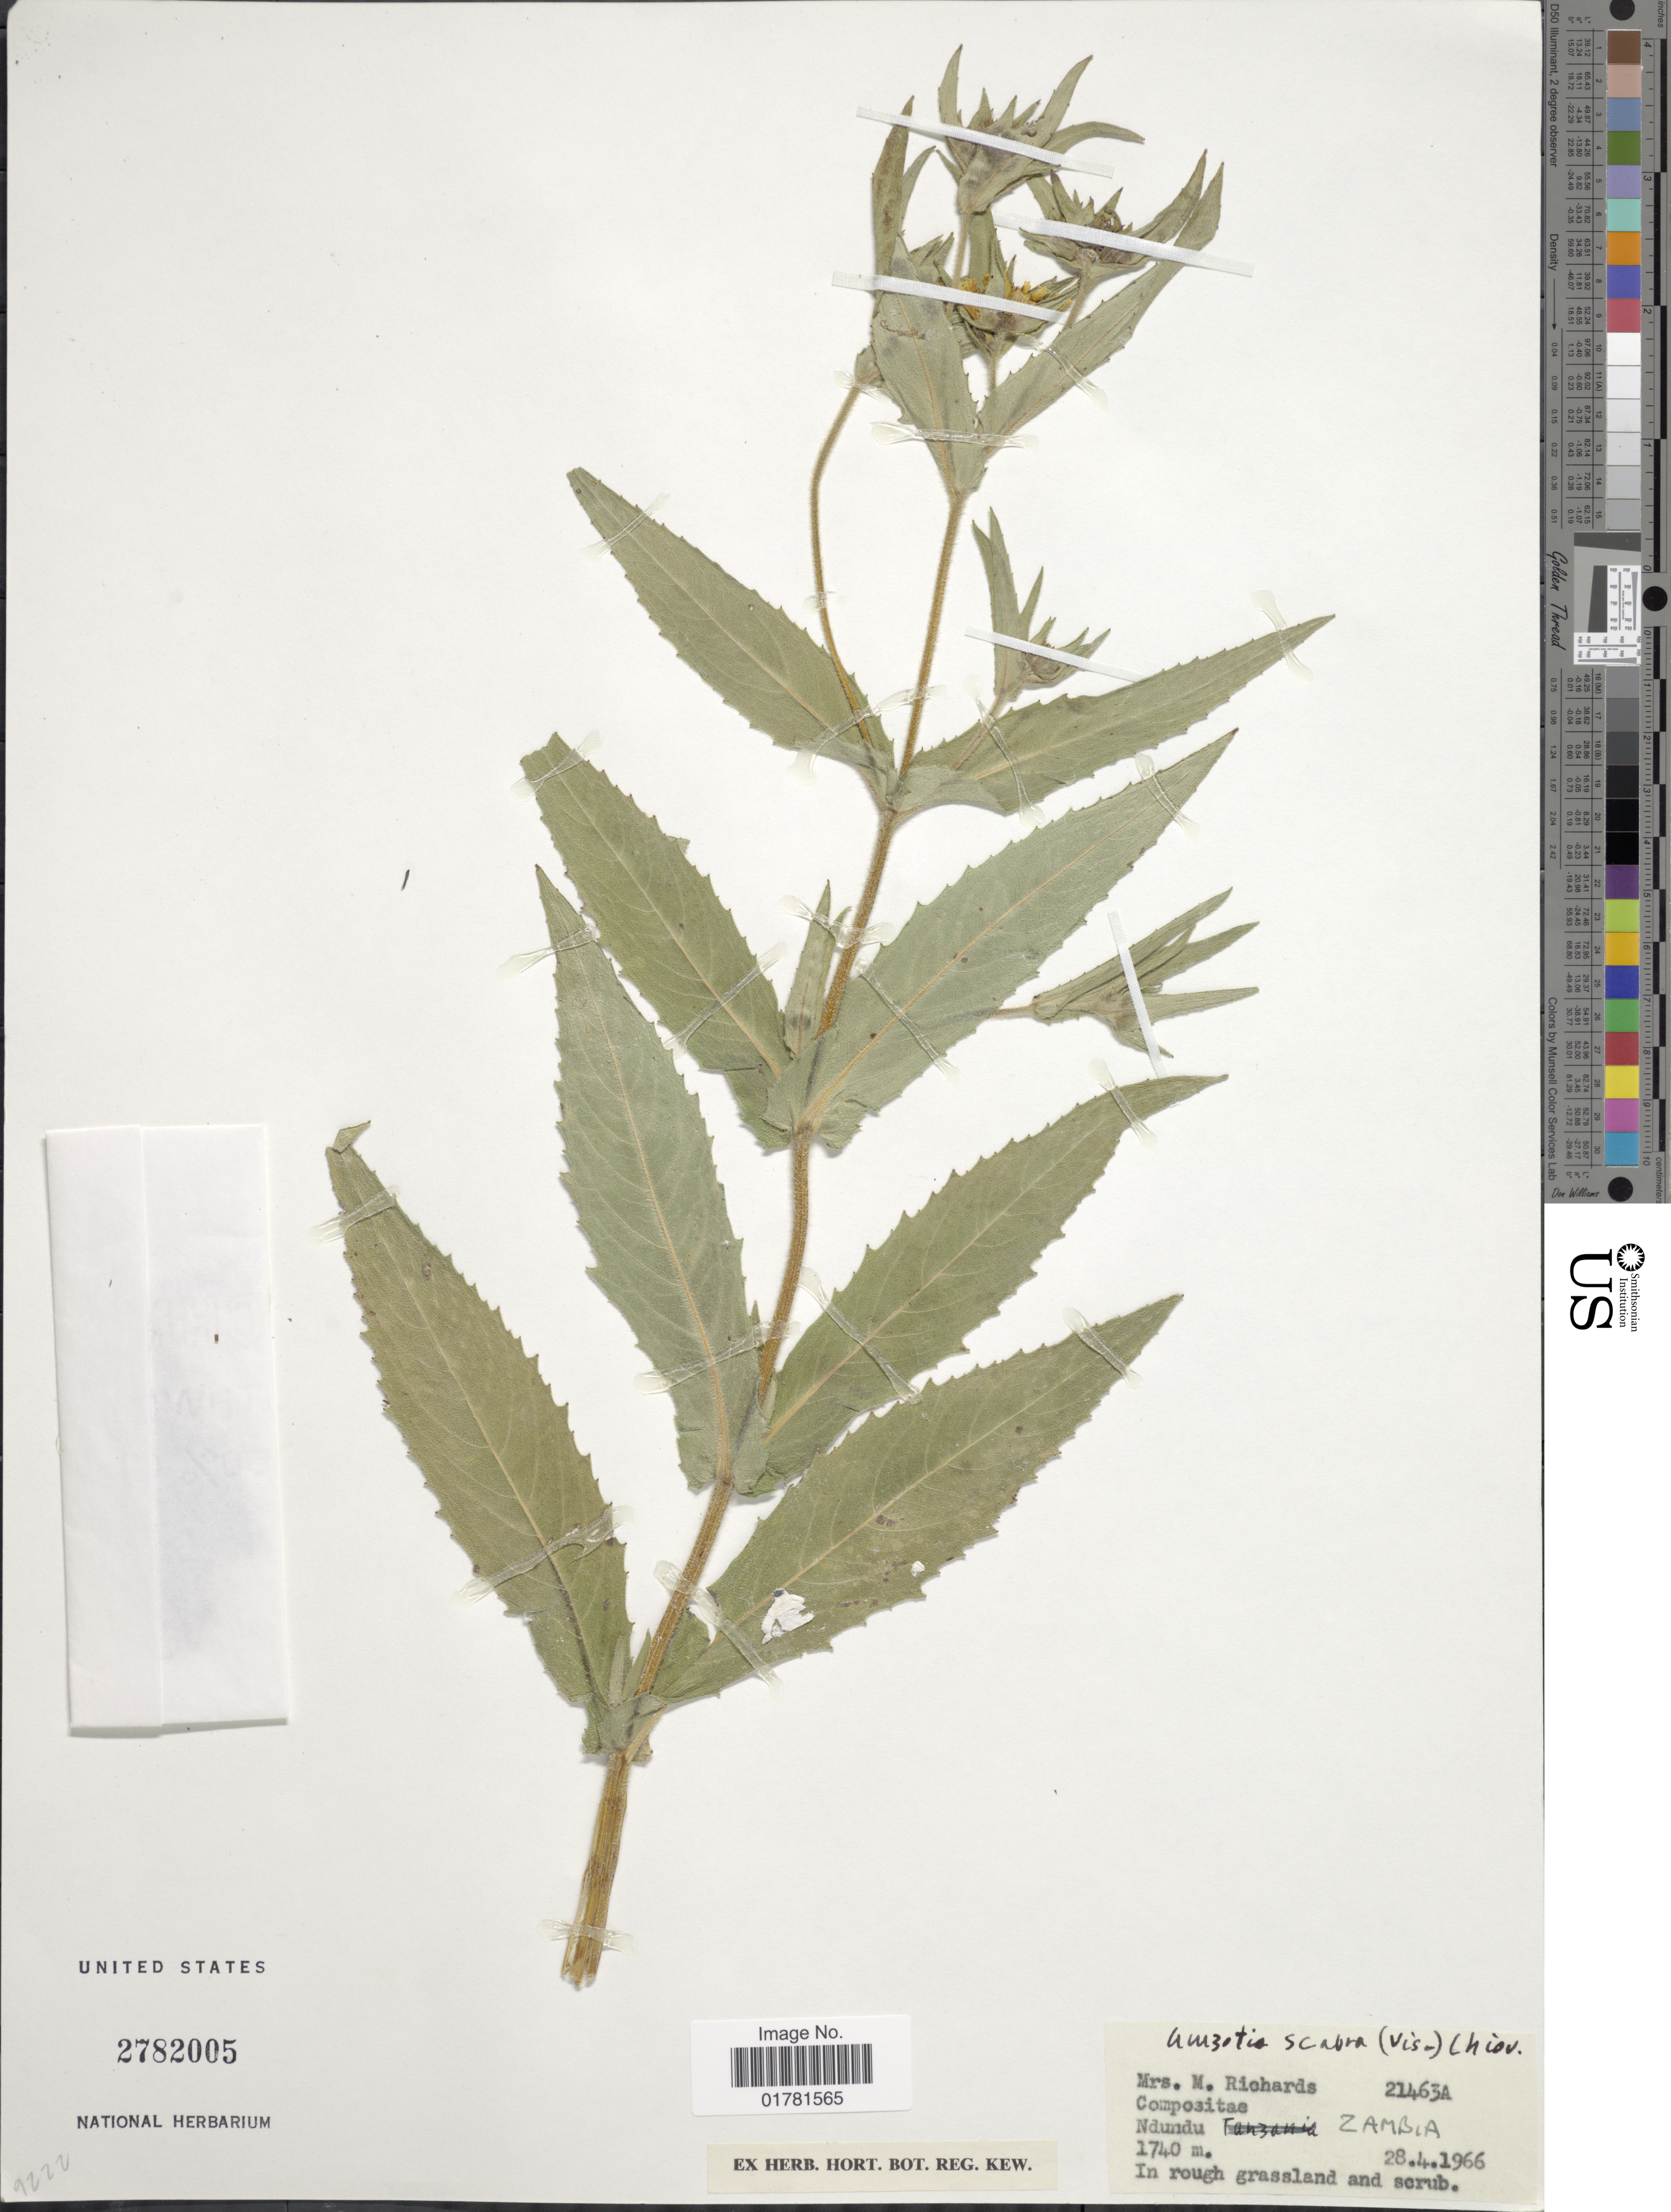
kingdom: Plantae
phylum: Tracheophyta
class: Magnoliopsida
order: Asterales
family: Asteraceae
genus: Guizotia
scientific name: Guizotia scabra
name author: Chiov.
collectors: M. Richards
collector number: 21463A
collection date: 1996-04-28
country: Zambia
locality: Ndundu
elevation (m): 1740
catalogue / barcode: US 2782005